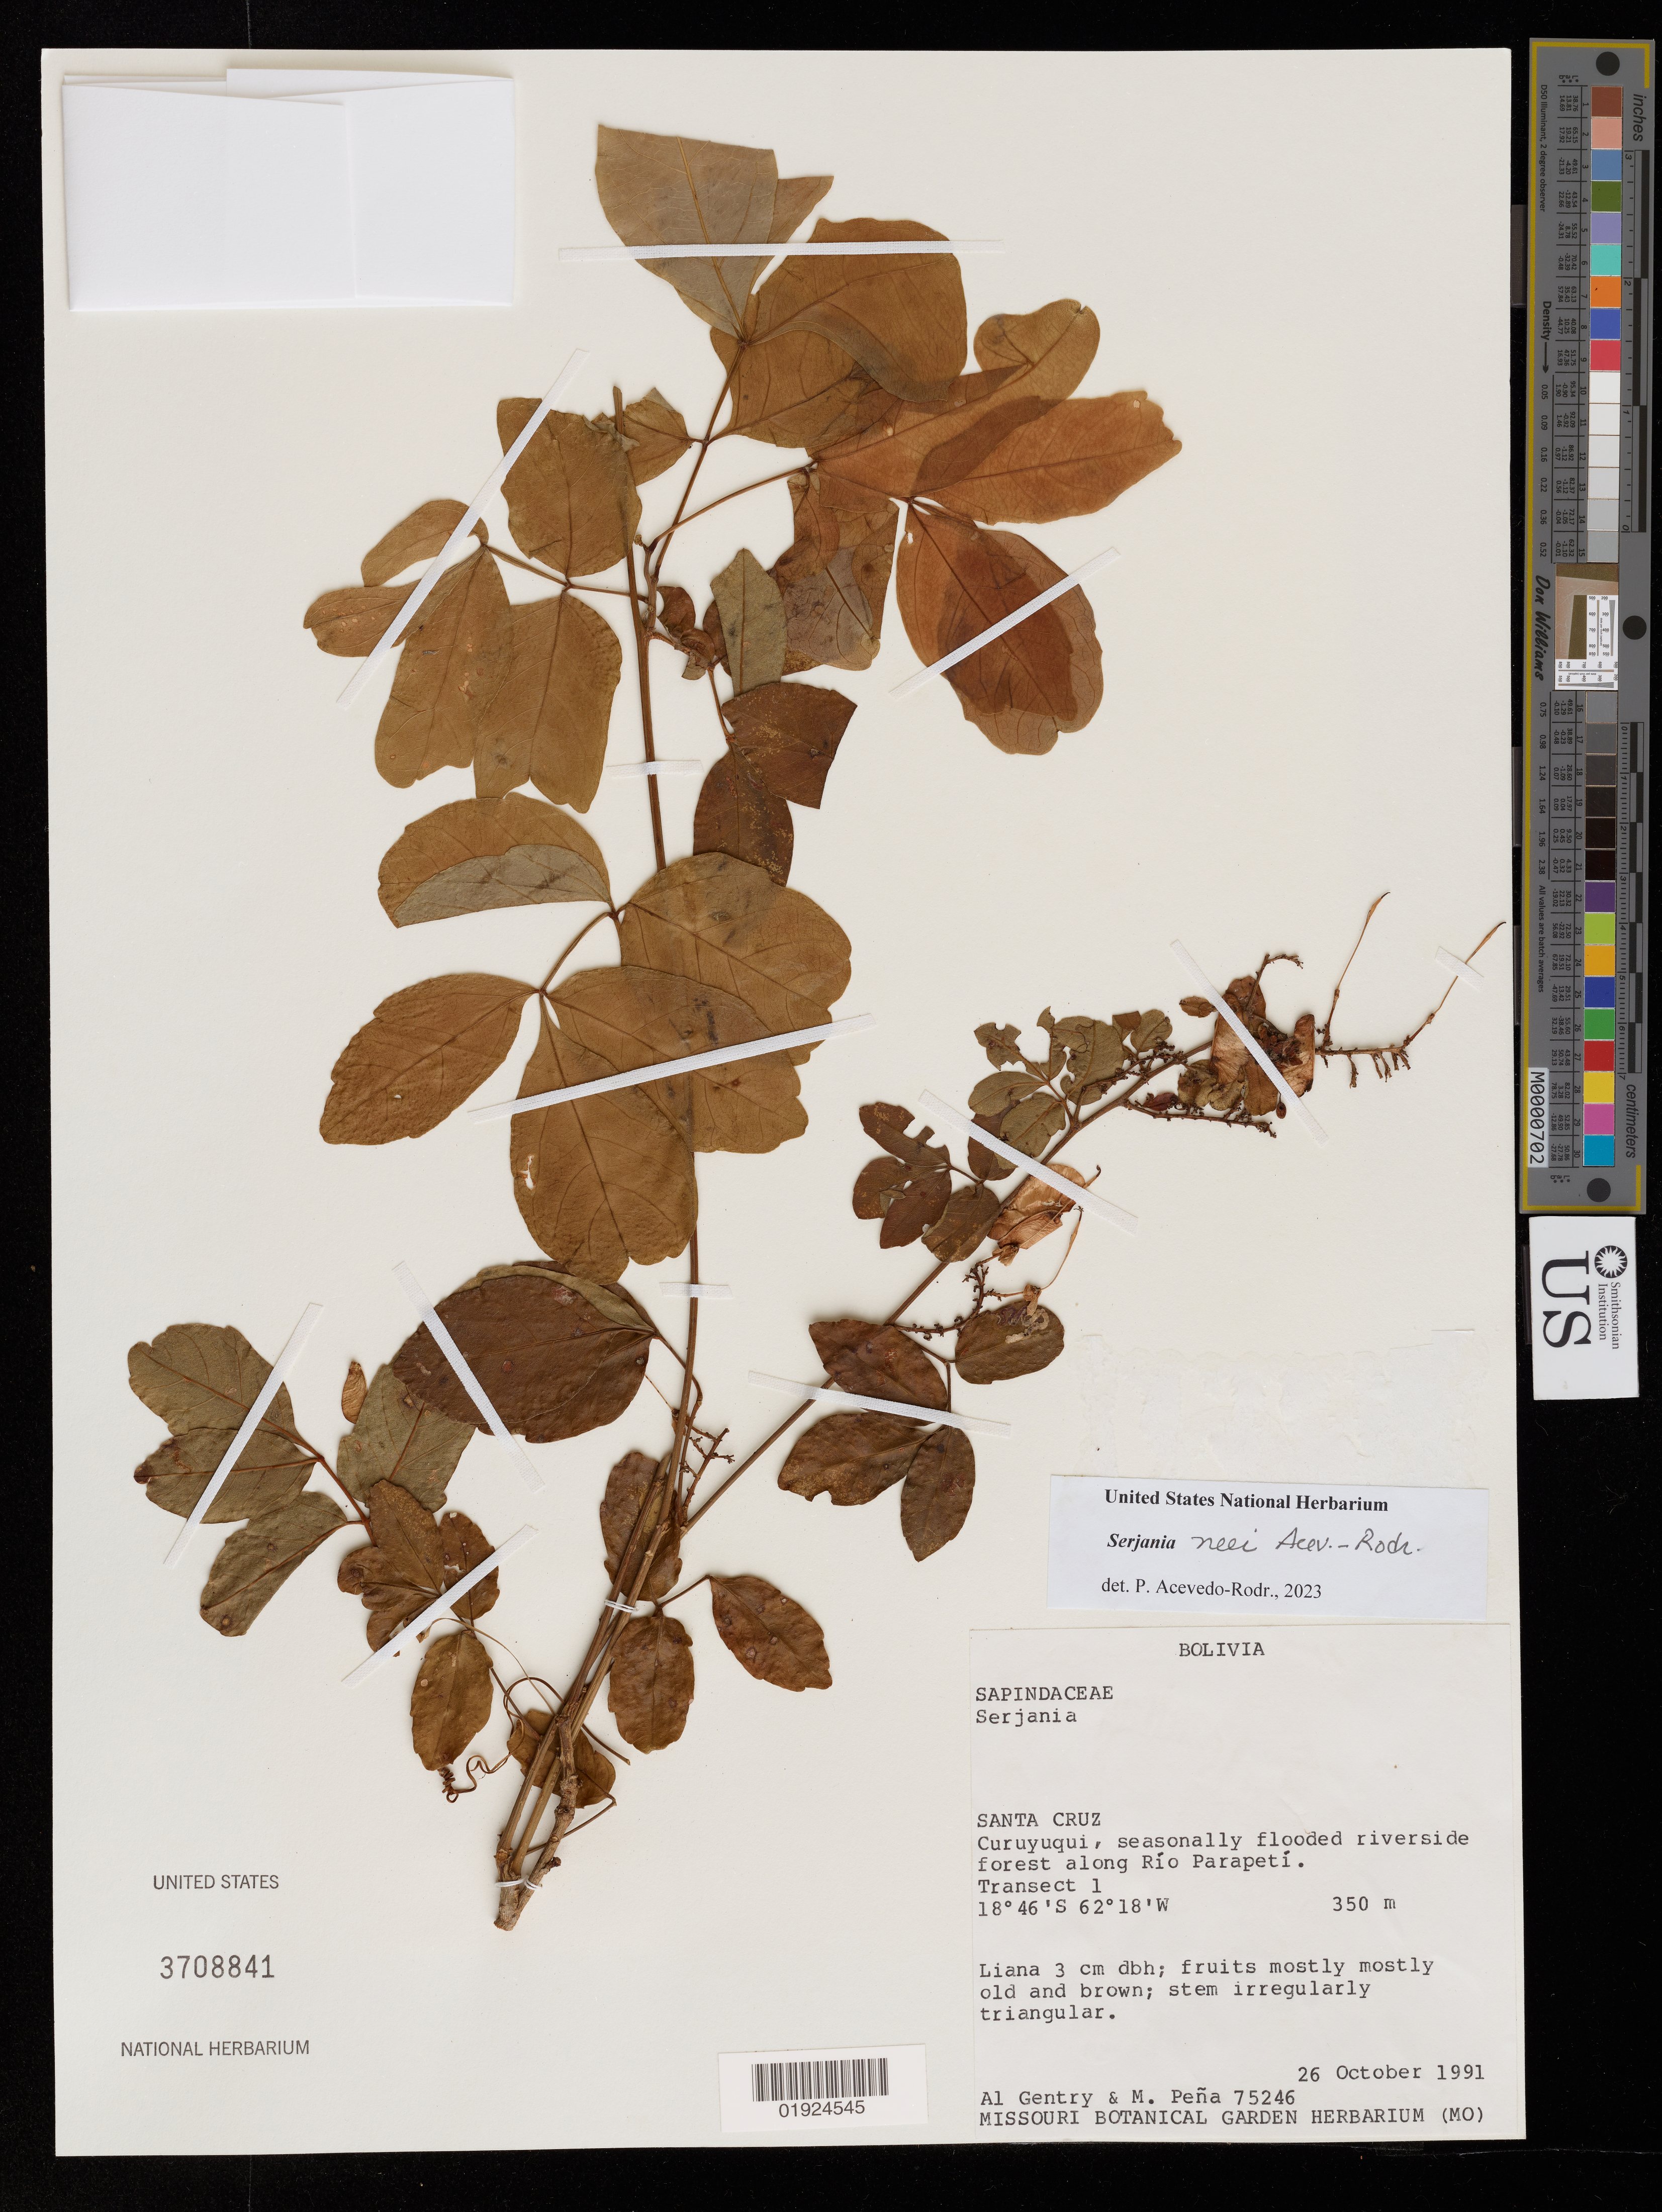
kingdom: Plantae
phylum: Tracheophyta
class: Magnoliopsida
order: Sapindales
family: Sapindaceae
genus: Serjania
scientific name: Serjania neei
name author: Acev.-Rodr.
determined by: Acevedo-Rodriguez, P., (US), Smithsonian Institution - National Museum of Natural History (UNITED STATES)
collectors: A. H. Gentry & M. Peña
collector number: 75246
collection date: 1991-10-26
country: Bolivia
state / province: Santa Cruz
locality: Curuyuqui, along Río Parapetí. Transect 1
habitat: Seasonally flooded riverside forest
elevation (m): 350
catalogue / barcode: US 3708841